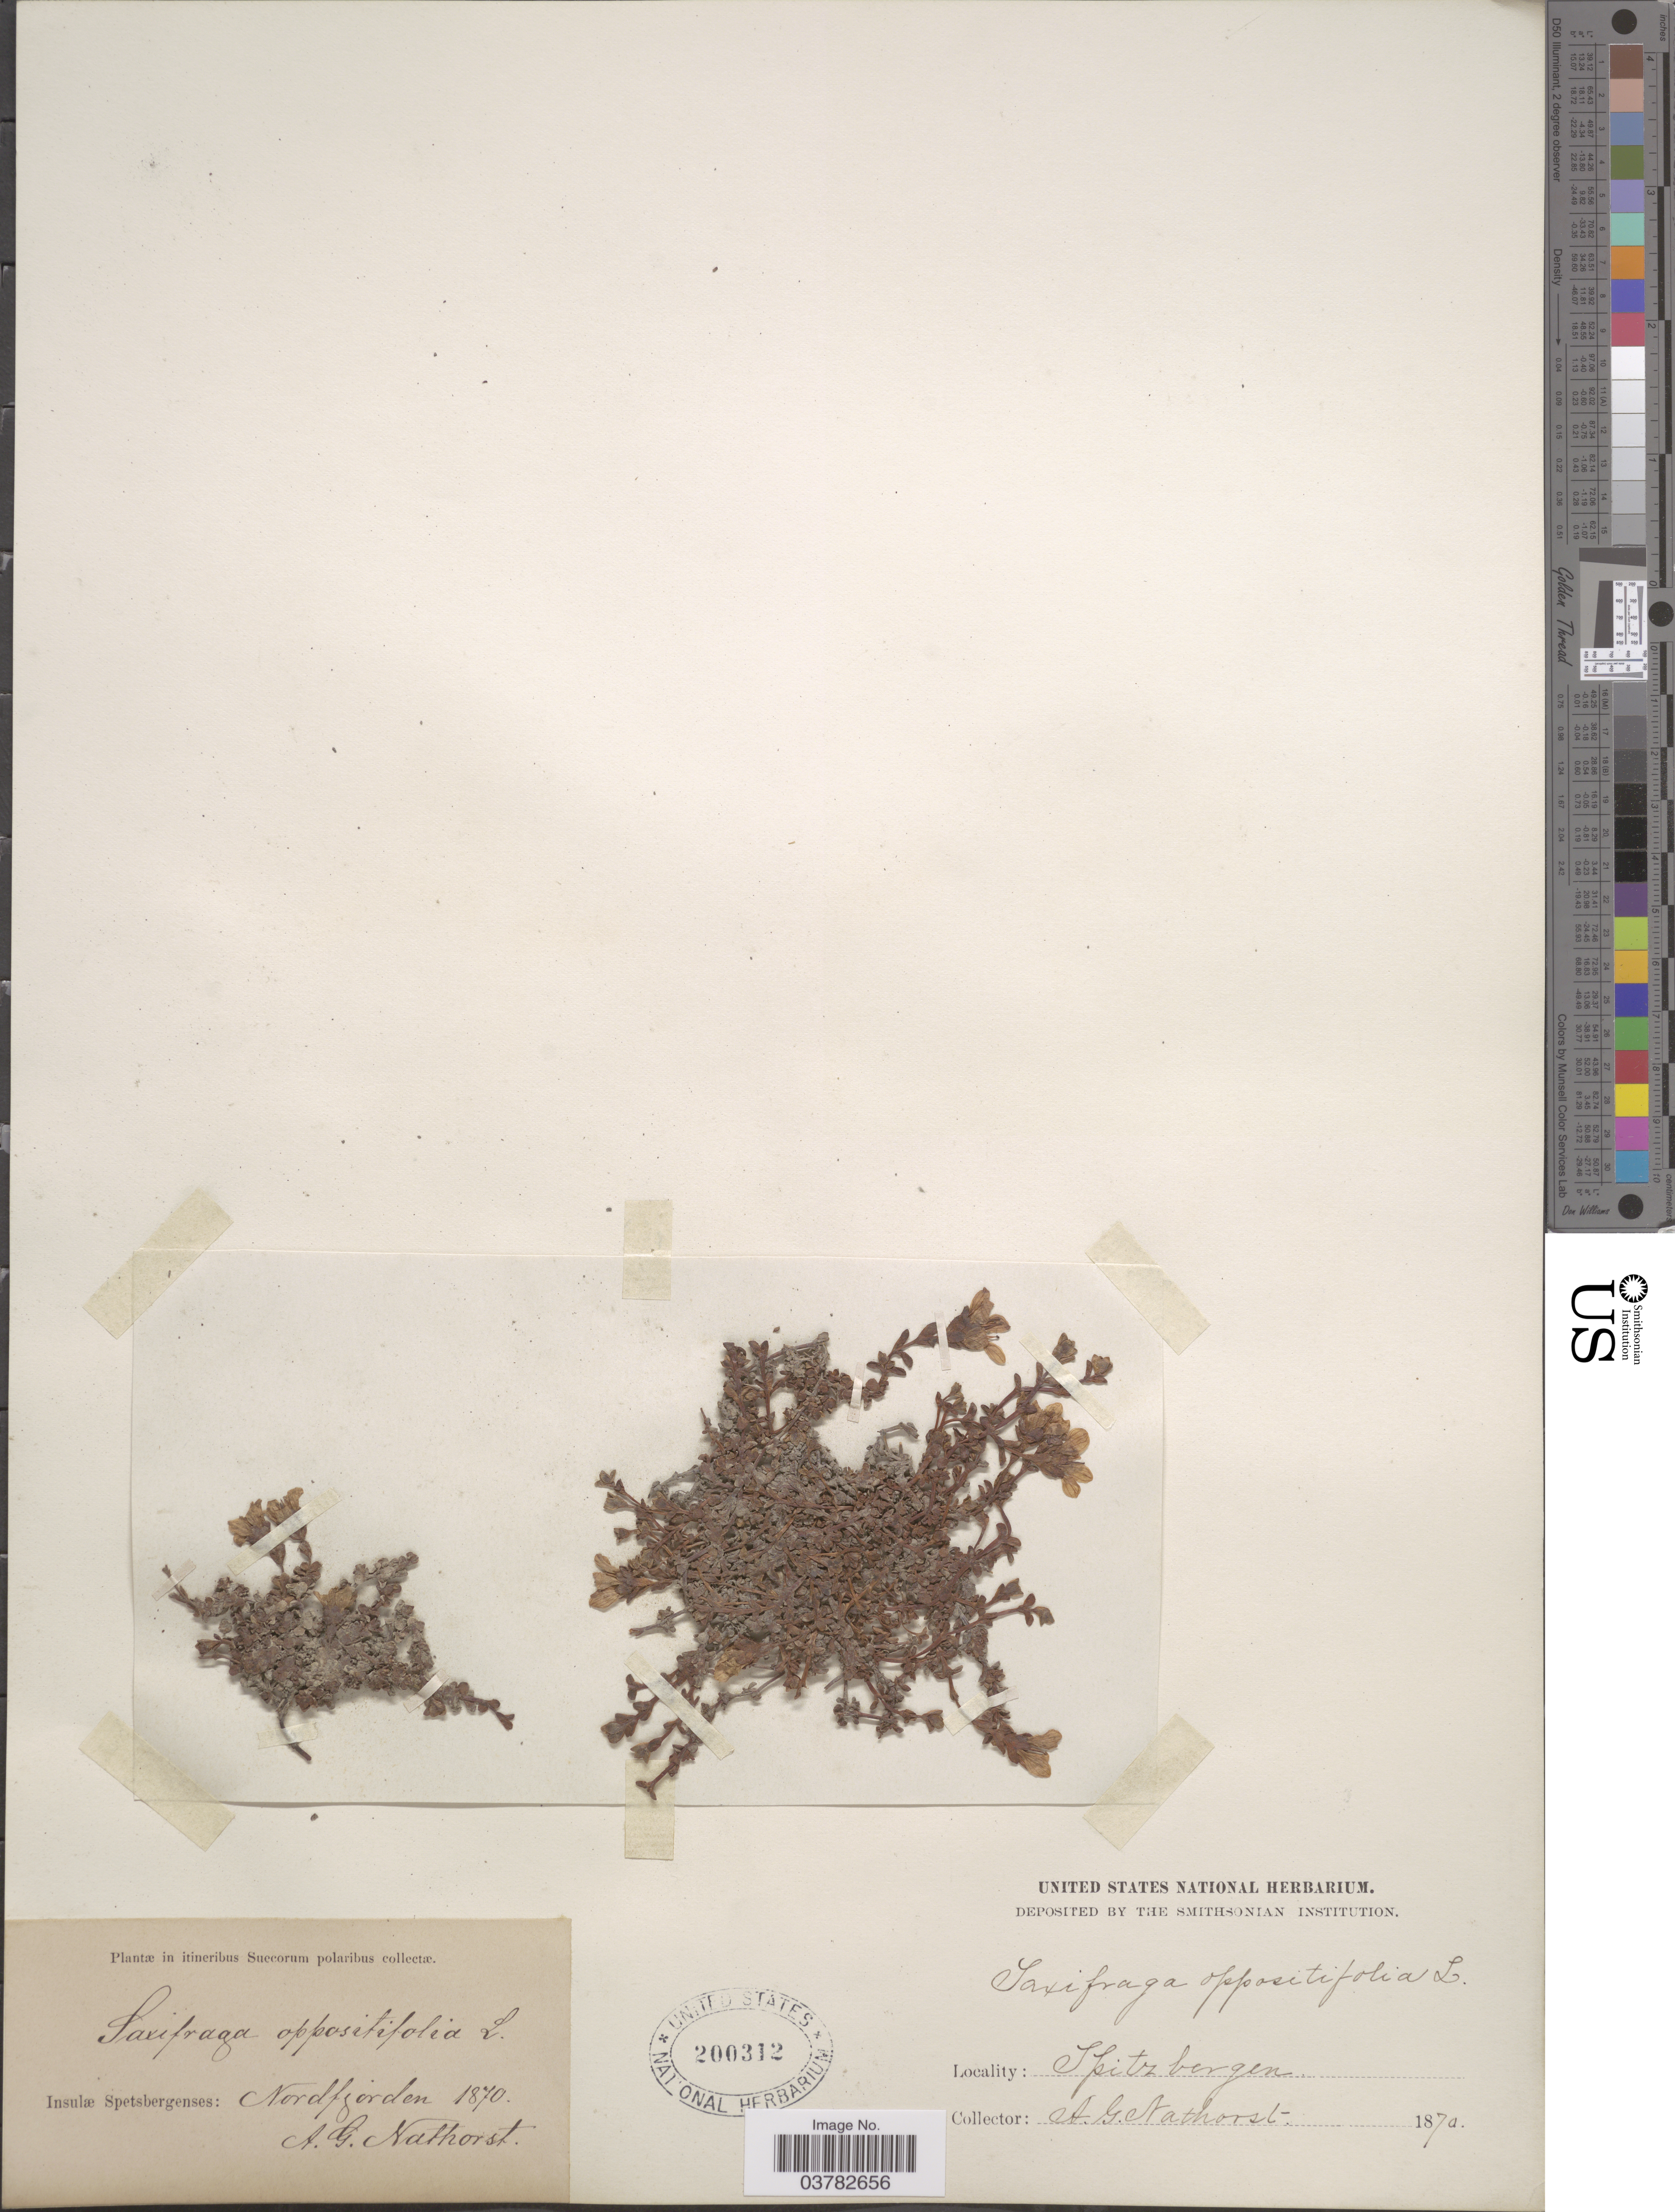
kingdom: Plantae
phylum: Tracheophyta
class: Magnoliopsida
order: Saxifragales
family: Saxifragaceae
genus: Saxifraga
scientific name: Saxifraga oppositifolia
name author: L.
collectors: A. Nathorst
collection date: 1870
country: Norway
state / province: Svalbard and Jan Mayen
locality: In itineribus Suecorum polaribus. Insulæ Spetsbergenses: Nordfjorden. Spitzbergen.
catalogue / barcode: US 200312